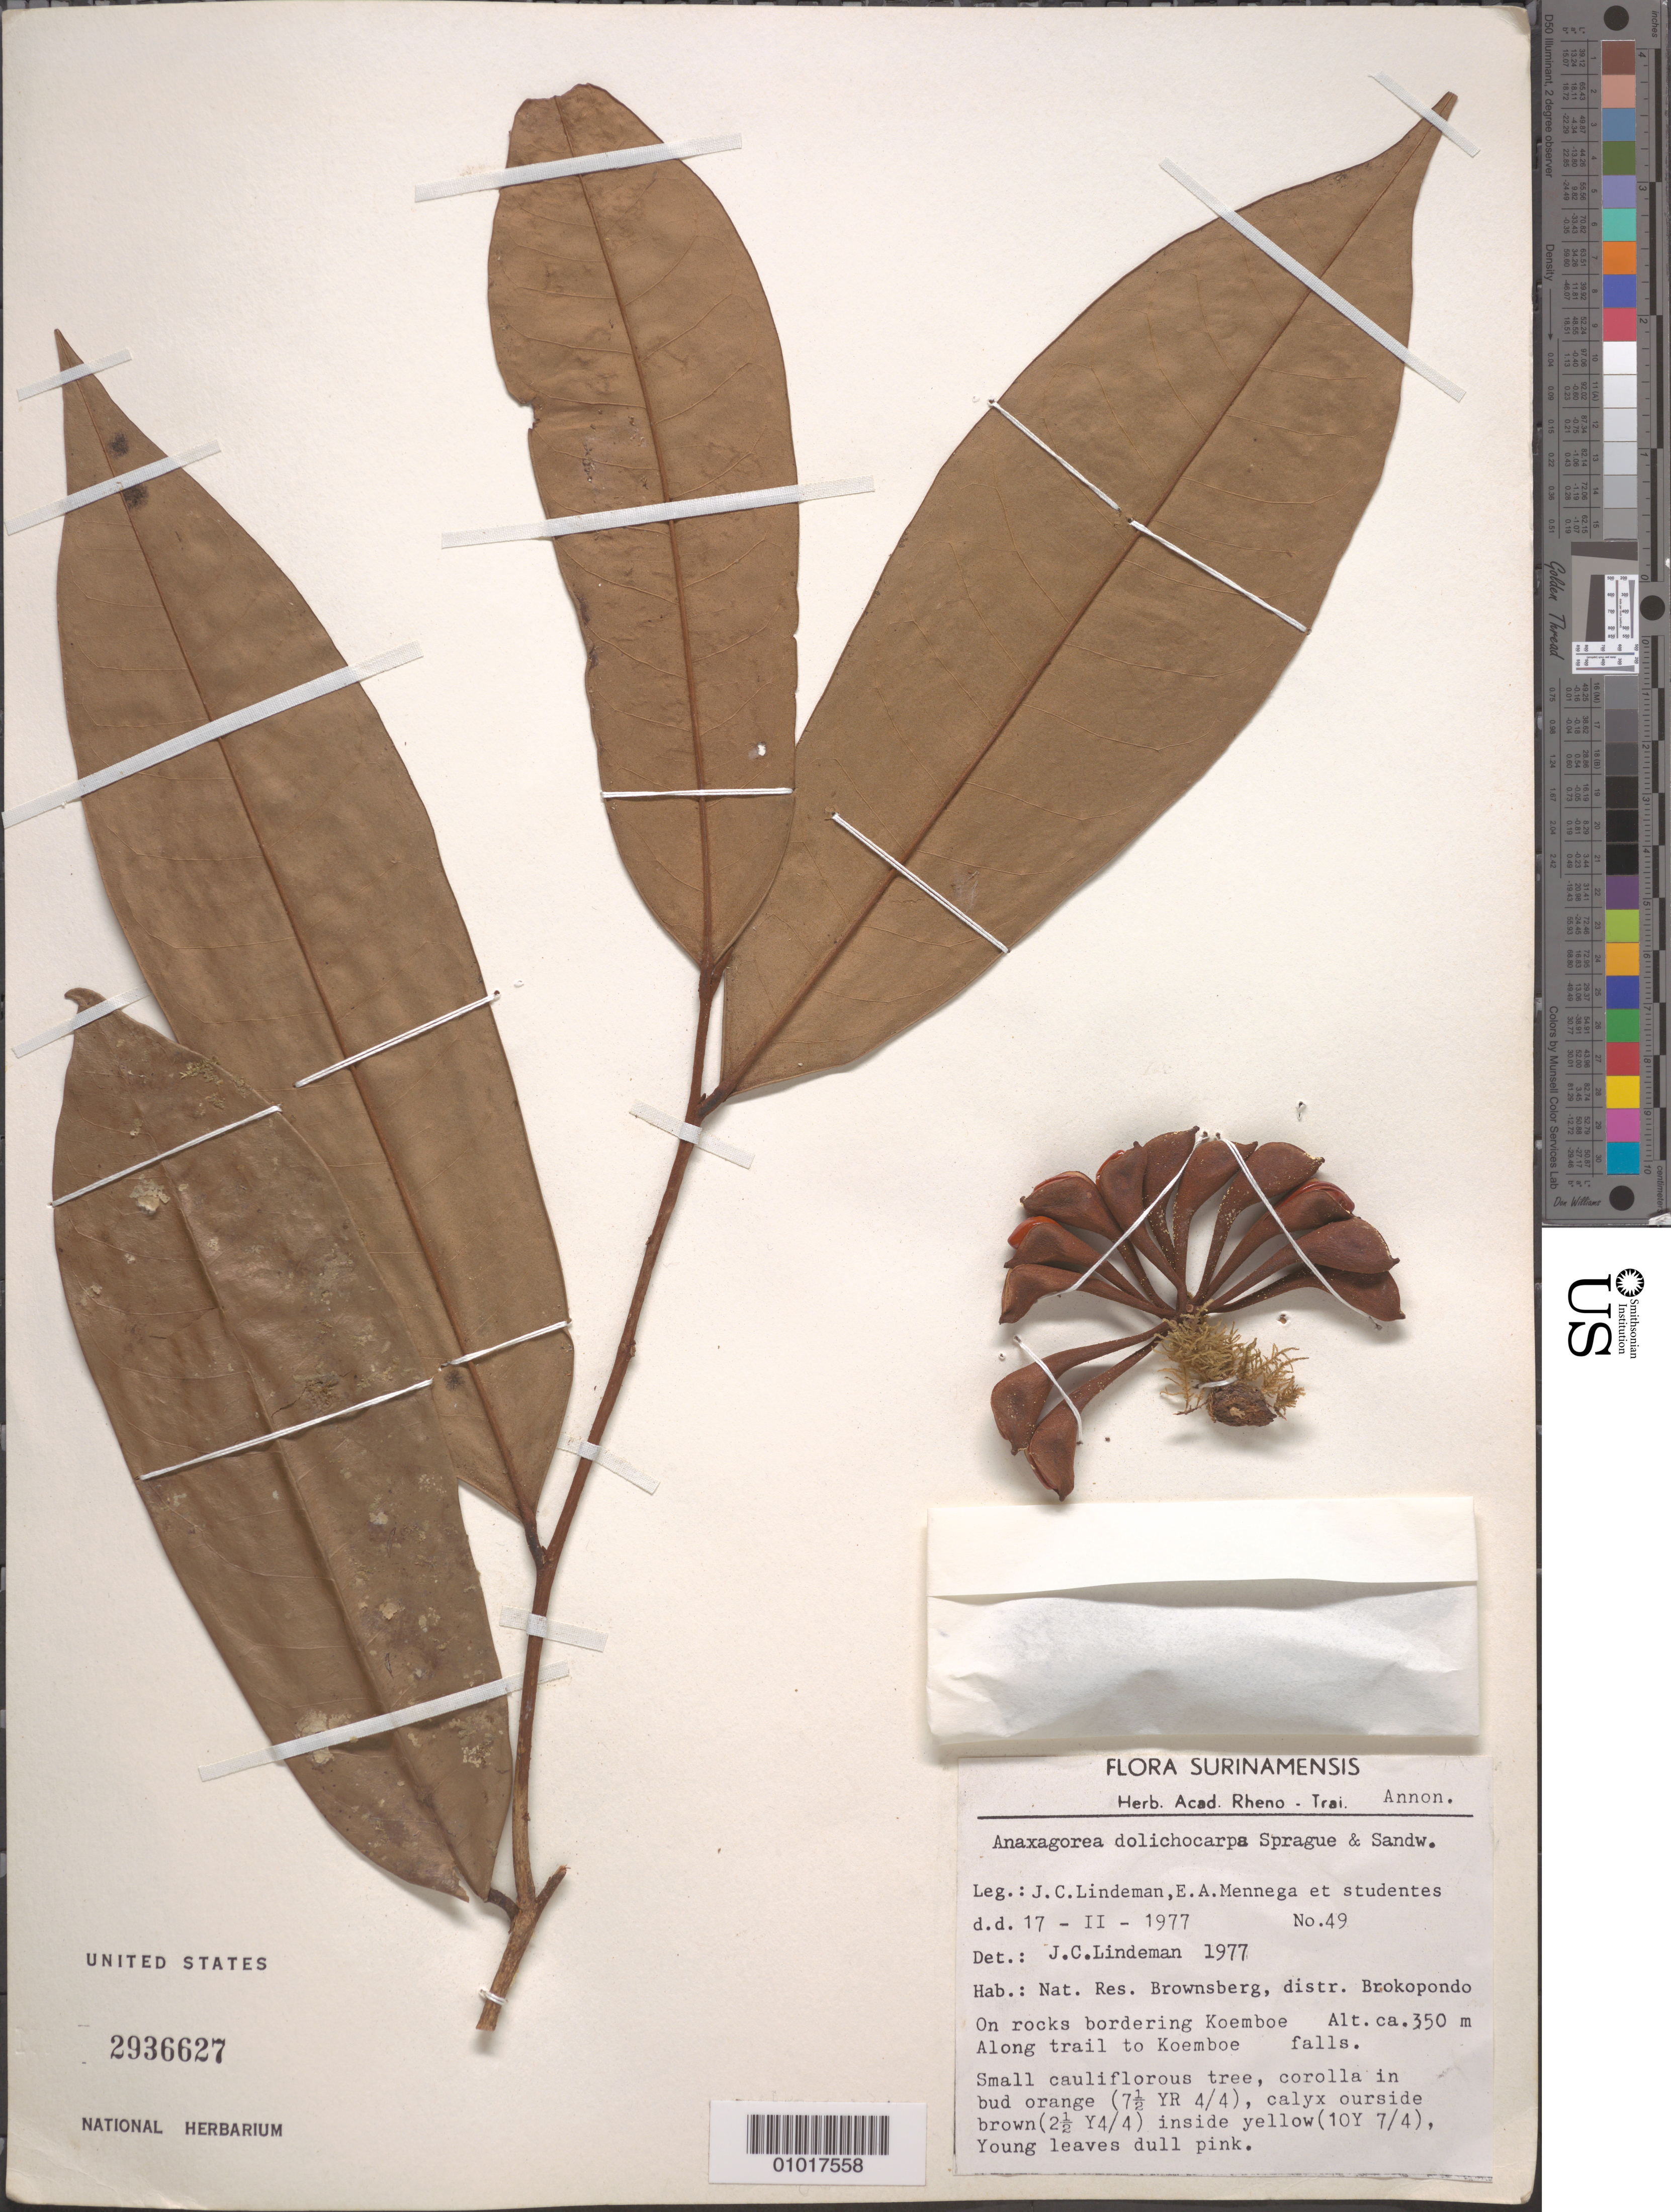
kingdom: Plantae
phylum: Tracheophyta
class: Magnoliopsida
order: Magnoliales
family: Annonaceae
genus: Anaxagorea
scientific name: Anaxagorea dolichocarpa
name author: Sprague & Sandwith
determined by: Lindeman, J. C.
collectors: E. A. Mennega, J. C. Lindeman & Students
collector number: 49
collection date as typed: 17-Feb-77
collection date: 1977-02-17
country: Suriname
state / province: Brokopondo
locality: Natural Res. Brownsberg. Along tail to Koemboe Falls, on rocks bordering Koemboe.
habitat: On rocks bordering Koemboe, along trail to Koemboe Falls.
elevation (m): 350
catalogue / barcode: US 2936627